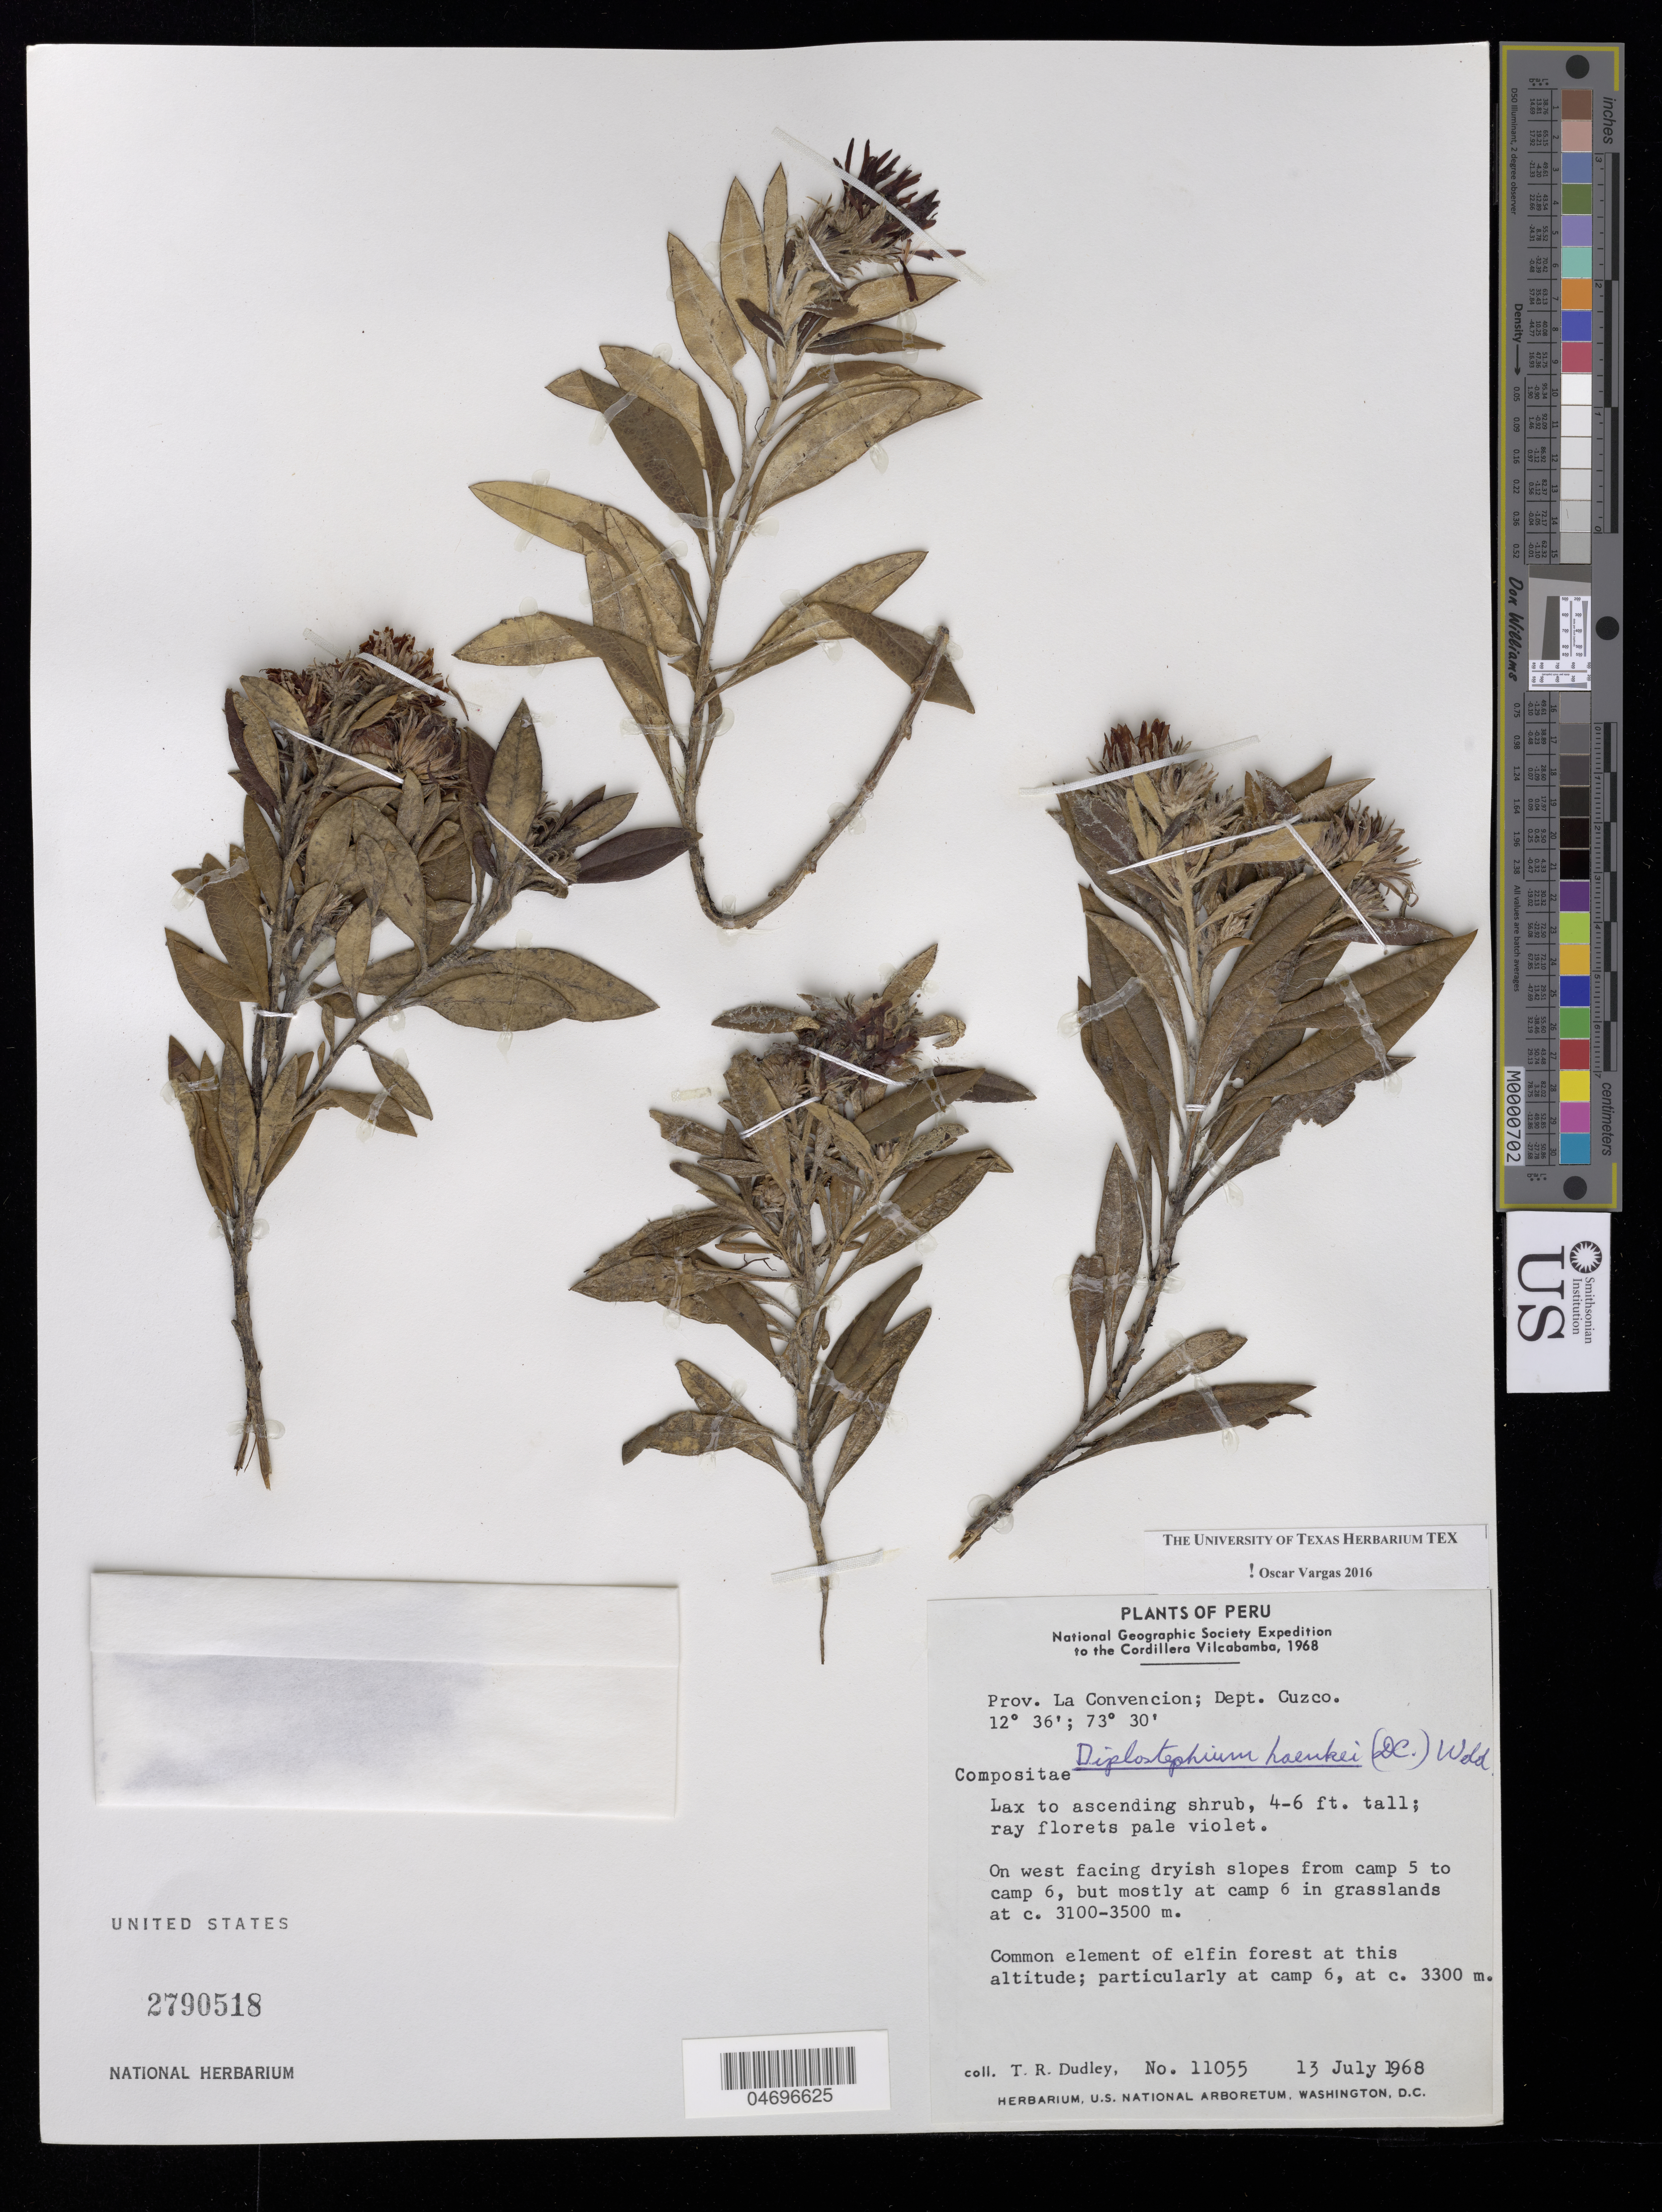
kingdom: Plantae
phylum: Tracheophyta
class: Magnoliopsida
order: Asterales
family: Asteraceae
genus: Diplostephium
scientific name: Diplostephium haenkei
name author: (DC.) Wedd.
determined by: Vargas, Oscar M.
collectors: T. R. Dudley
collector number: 11055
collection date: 1968-07-13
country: Peru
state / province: Cusco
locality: Cordillera Vilcabamba, On W facing dryish slopes from camp 5 to camp 6, but mostly at camp 6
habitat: Elfin forest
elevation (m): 3100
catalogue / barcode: US 2790518